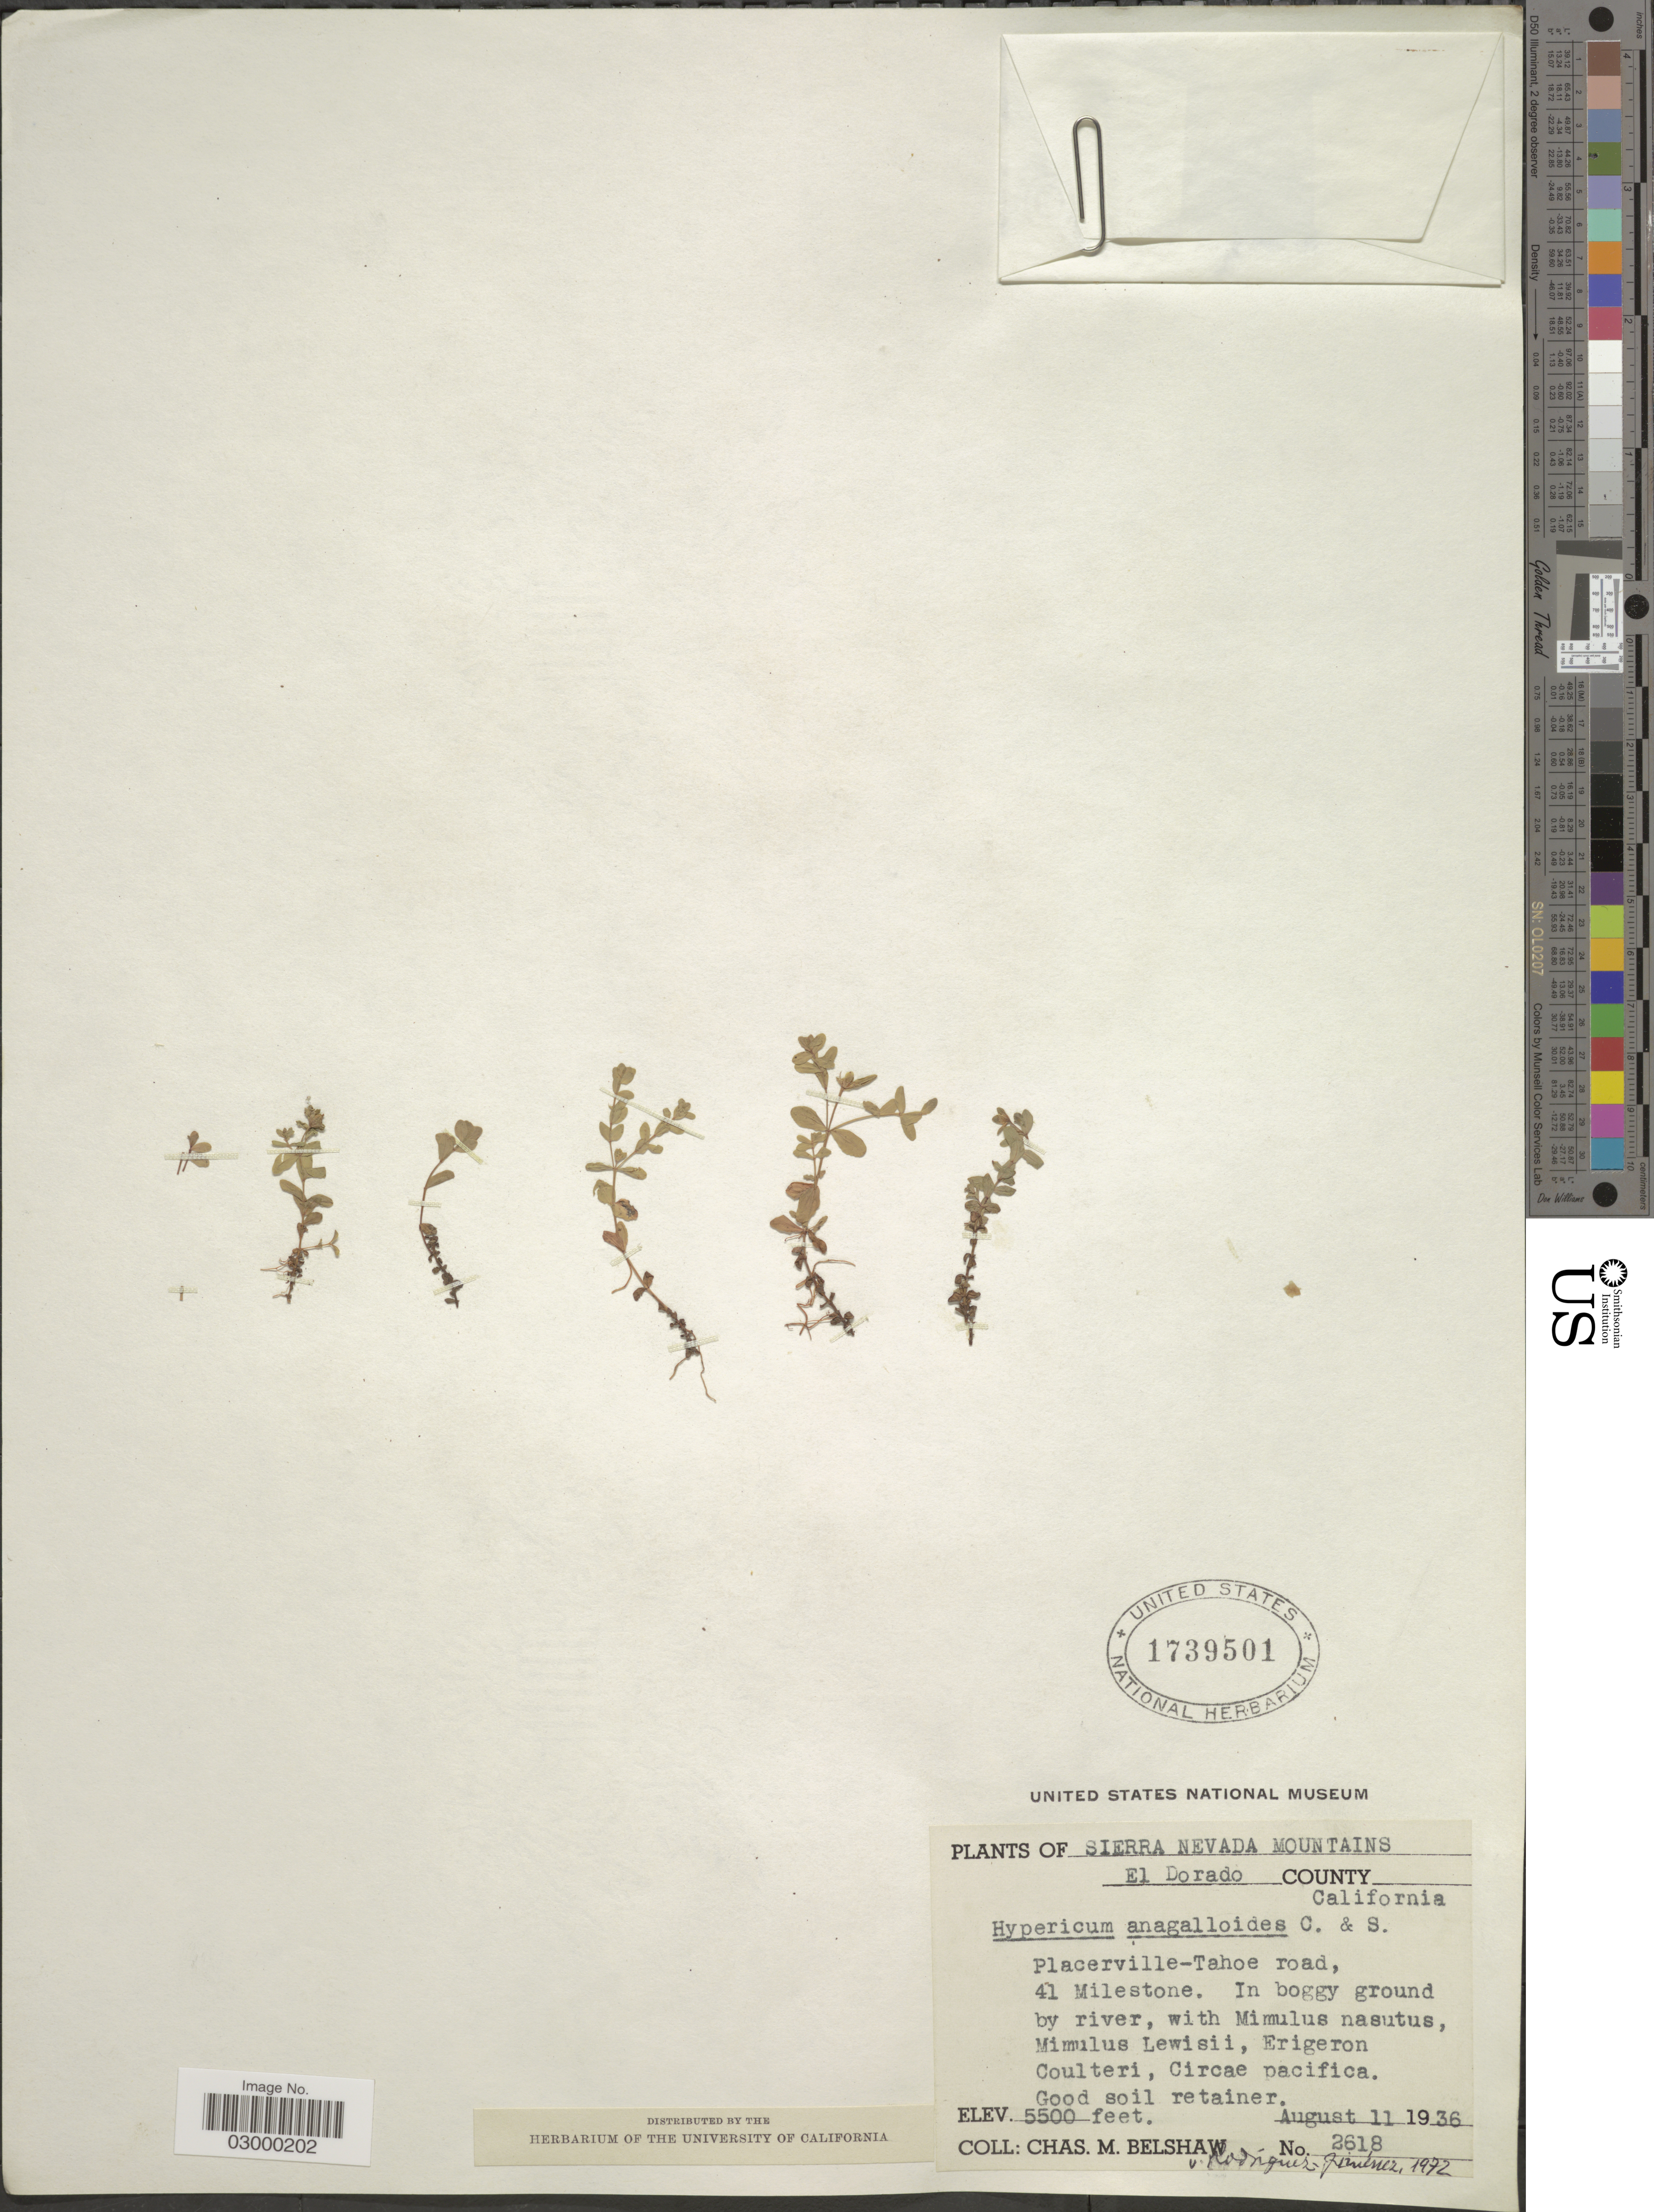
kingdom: Plantae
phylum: Tracheophyta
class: Magnoliopsida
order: Malpighiales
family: Hypericaceae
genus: Hypericum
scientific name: Hypericum anagalloides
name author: Cham. & Schltdl.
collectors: C. Shaw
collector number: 2618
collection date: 1936-08-11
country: United States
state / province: California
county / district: El Dorado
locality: Sierra Nevada Mountains, El Dorado County, Placerville-Tahoe road, 41 Milestone.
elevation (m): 1676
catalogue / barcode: US 1739501